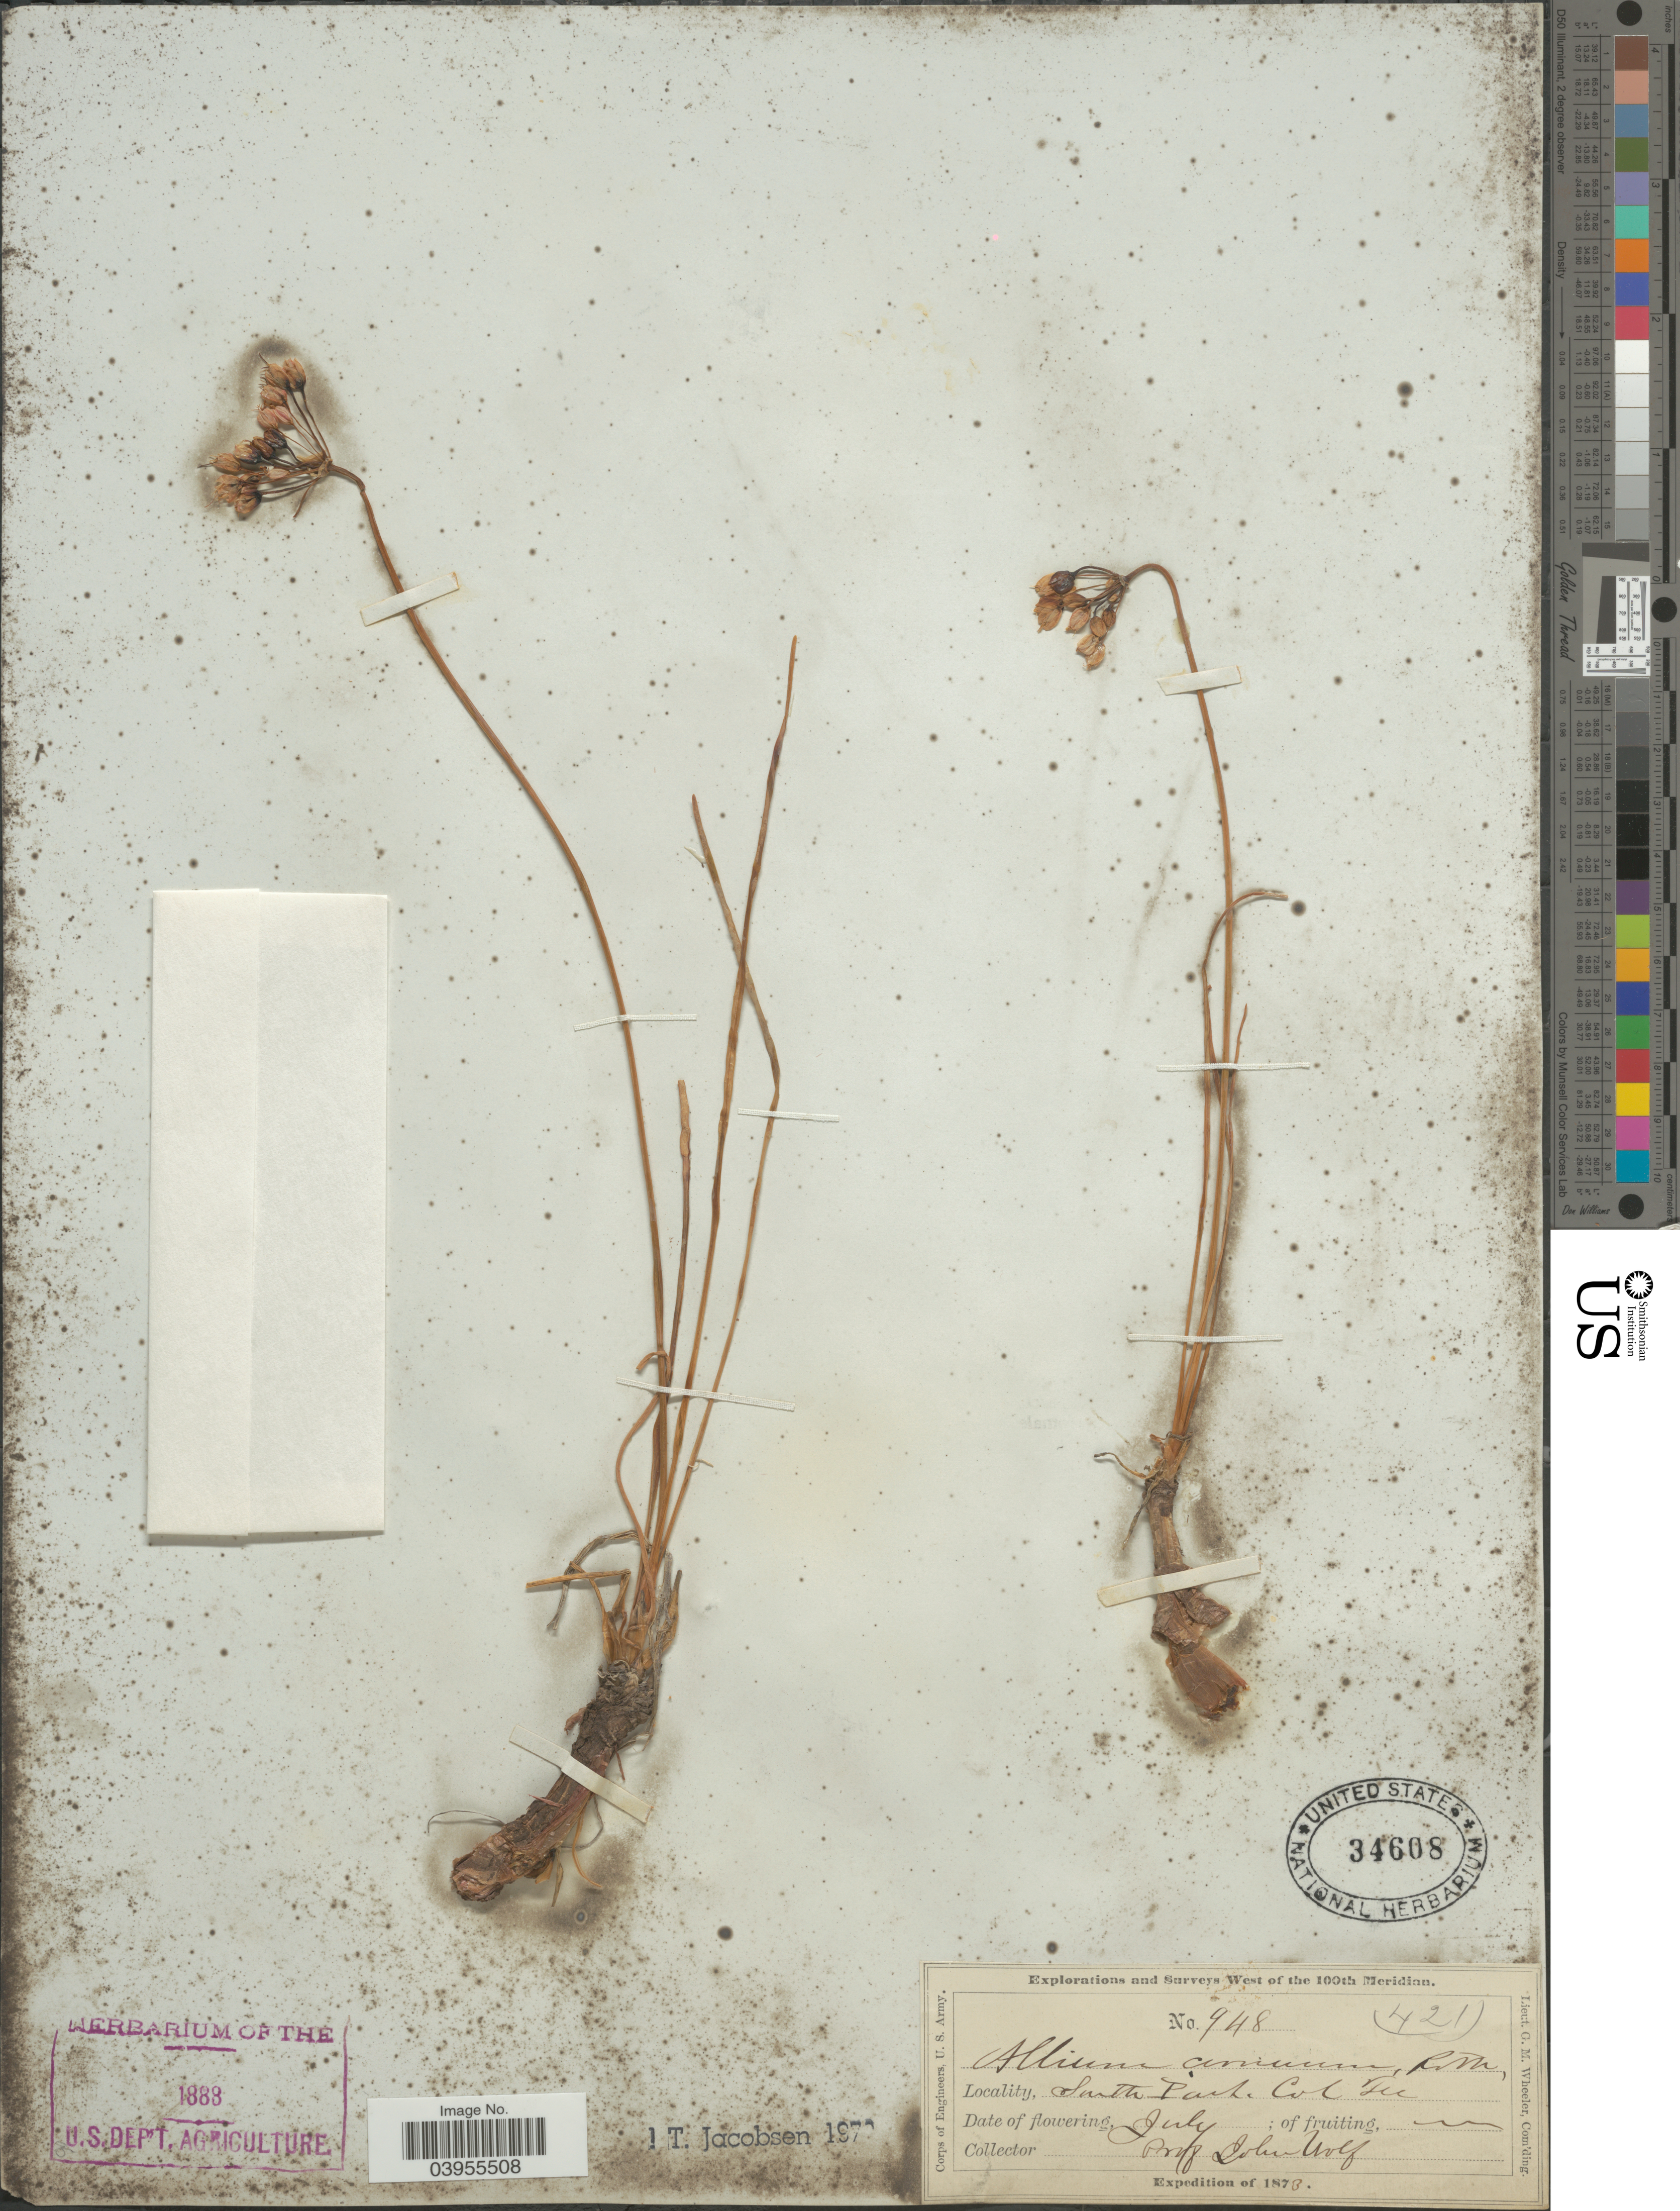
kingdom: Plantae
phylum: Tracheophyta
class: Liliopsida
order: Asparagales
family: Amaryllidaceae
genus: Allium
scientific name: Allium cernuum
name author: Roth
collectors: J. Wolf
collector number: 948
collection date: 1873-07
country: United States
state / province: Colorado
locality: South park.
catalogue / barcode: US 34608